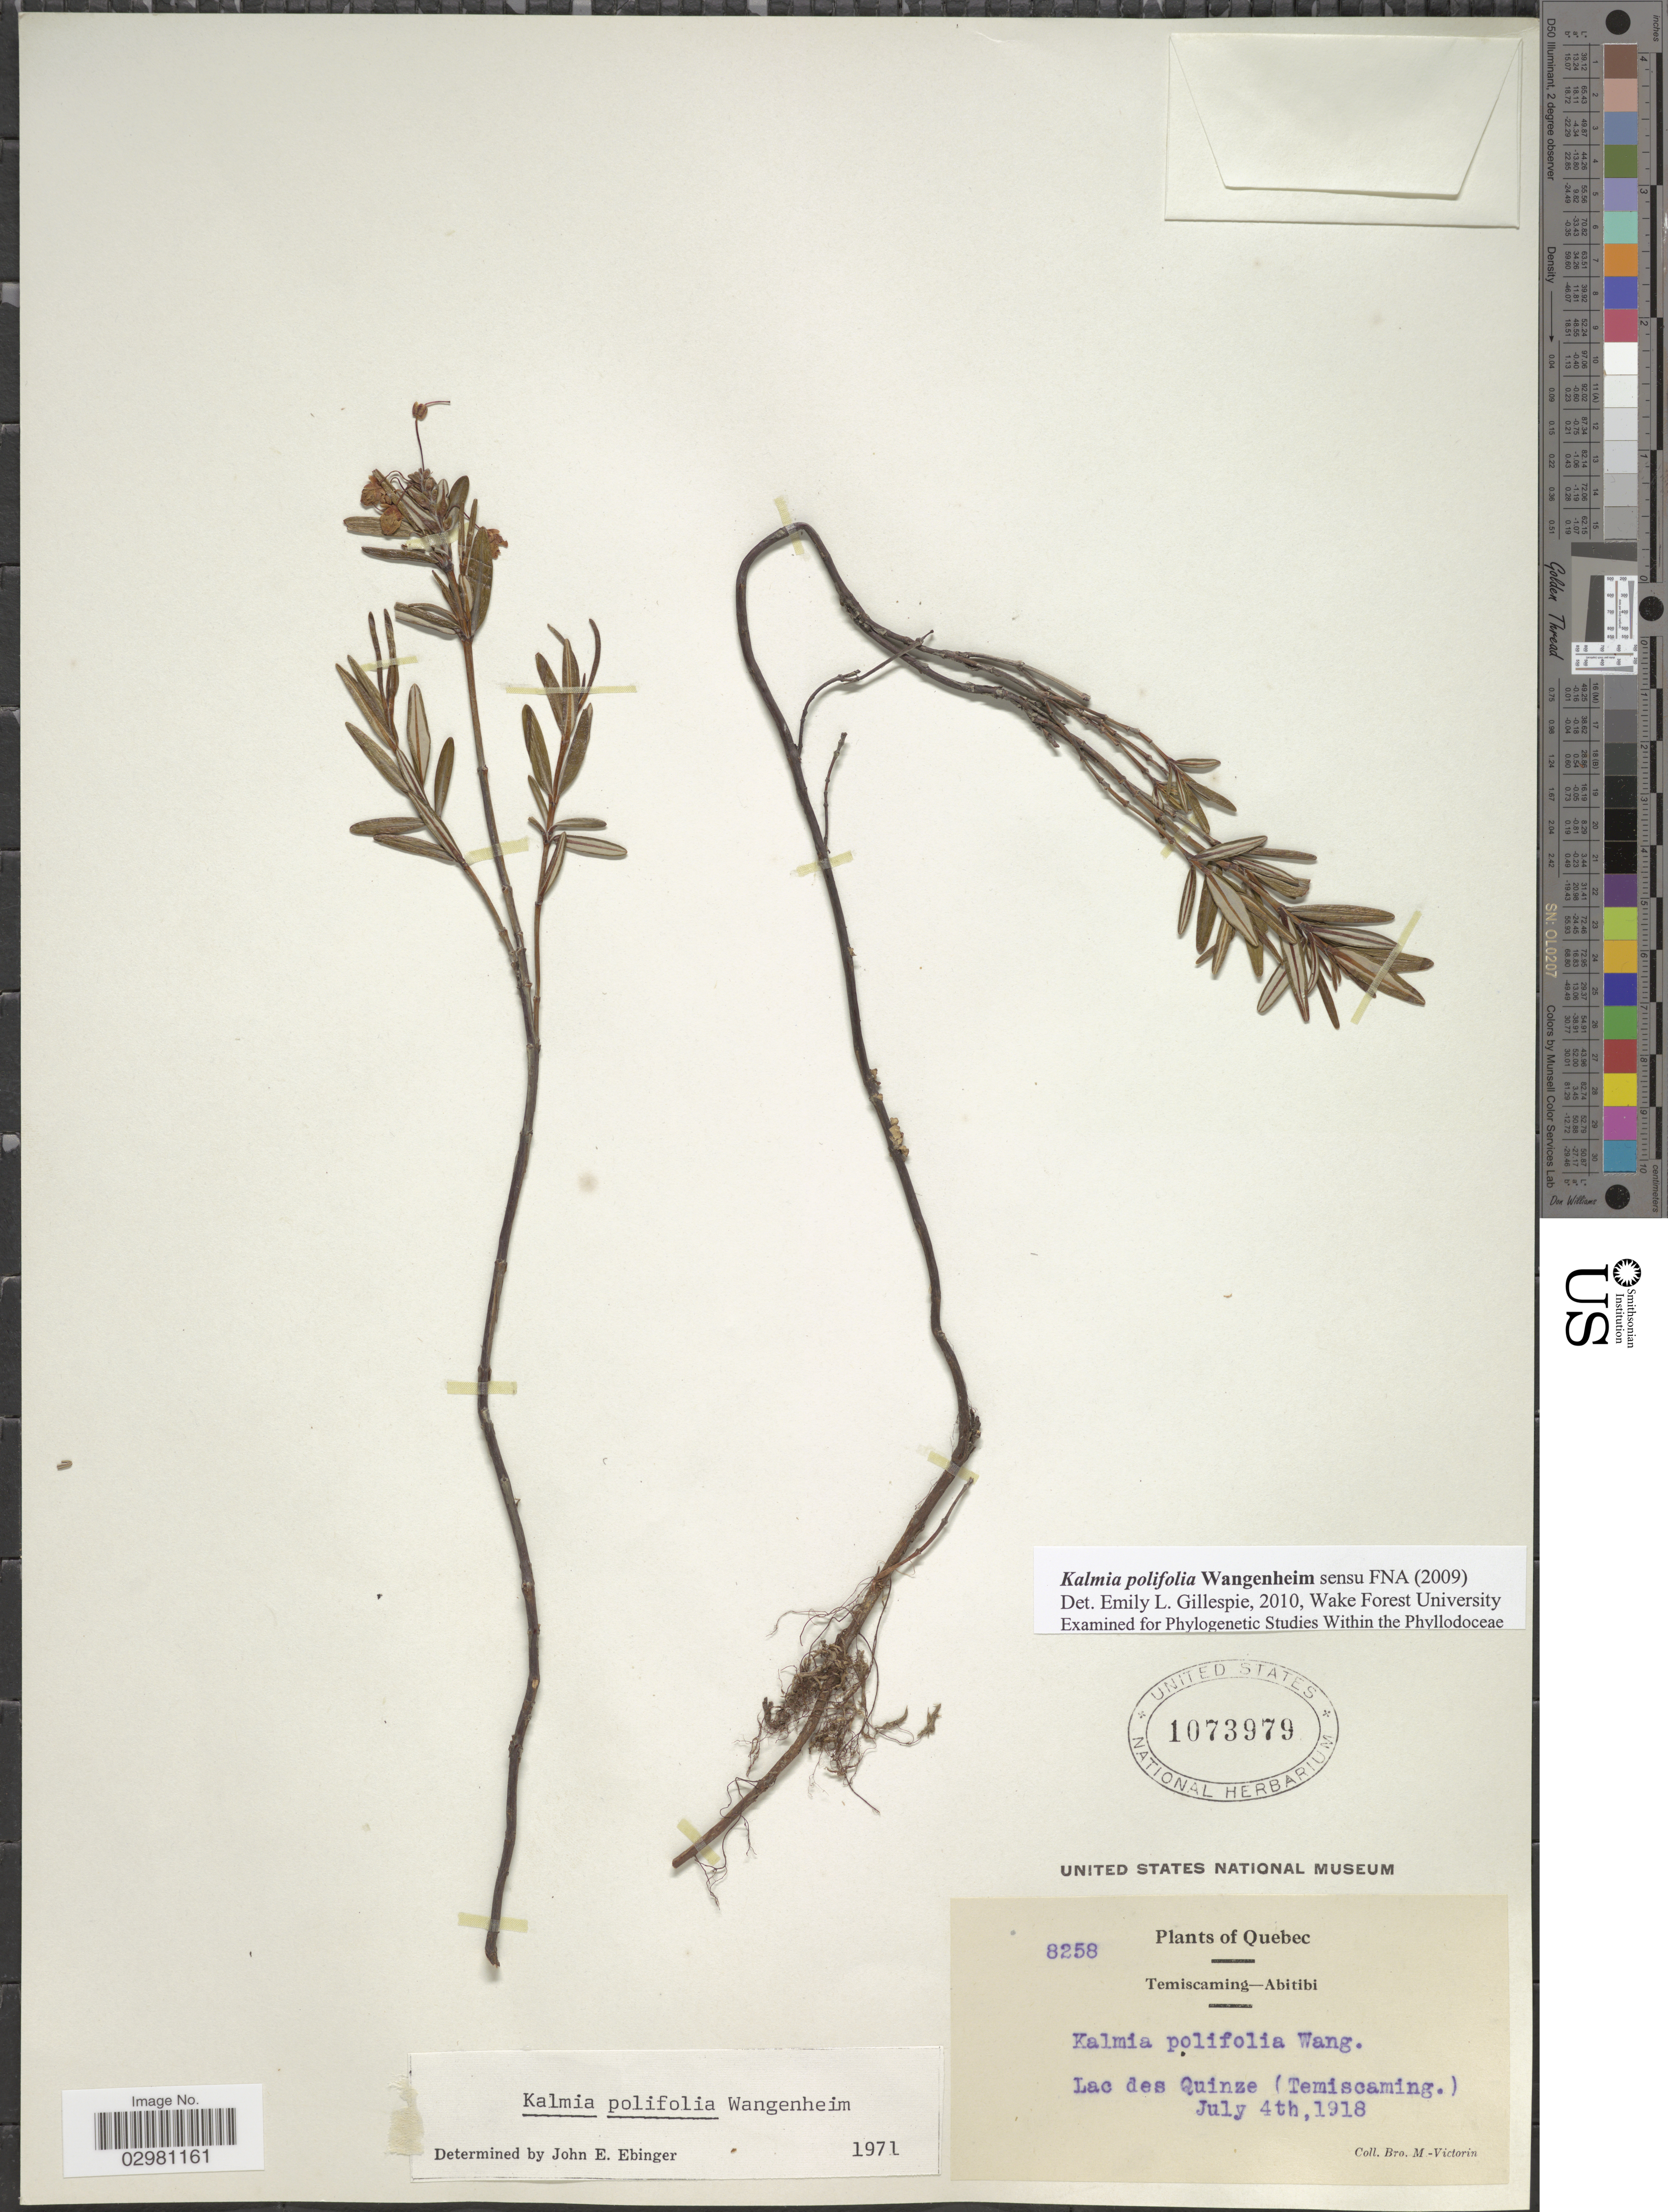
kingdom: Plantae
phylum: Tracheophyta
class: Magnoliopsida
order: Ericales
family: Ericaceae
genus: Kalmia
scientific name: Kalmia polifolia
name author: Wangenh.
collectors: Fr. Marie-Victorin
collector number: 8258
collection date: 1918-07-04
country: Canada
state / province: Quebec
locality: Temiscaming-Abitibi. Lac des Quinze (Temiscaming).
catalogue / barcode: US 1073979